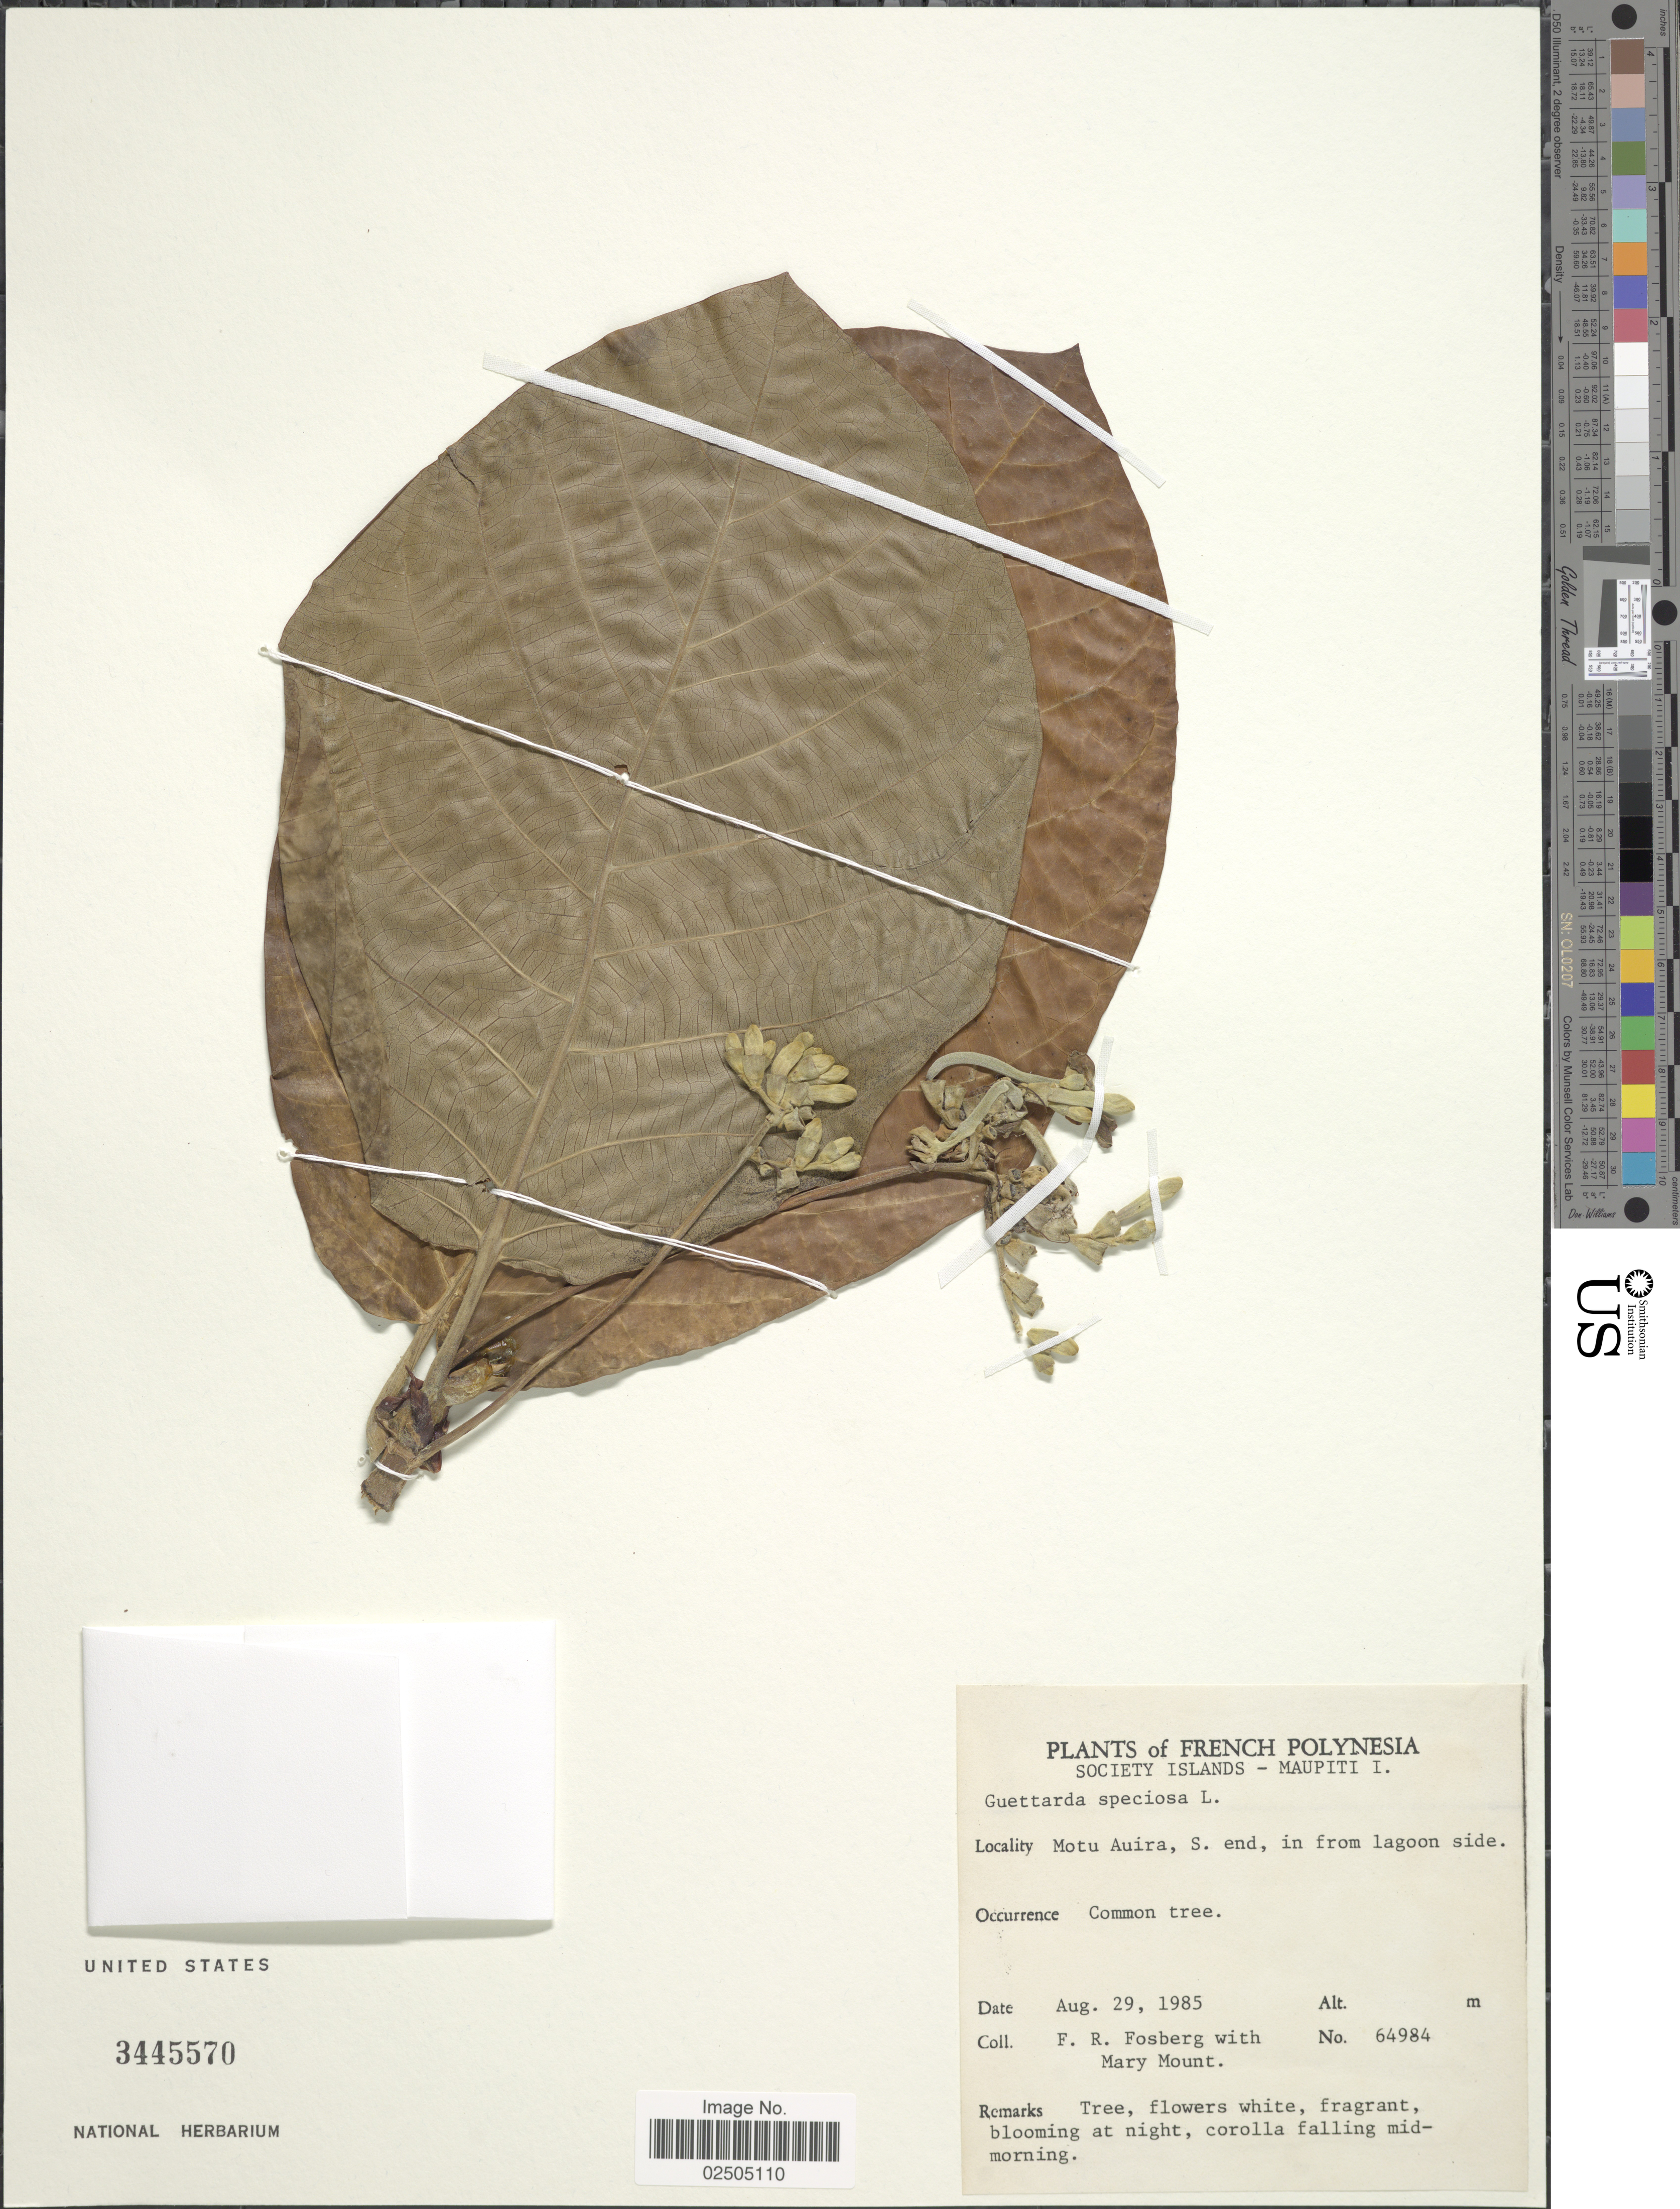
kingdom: Plantae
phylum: Tracheophyta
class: Magnoliopsida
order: Gentianales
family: Rubiaceae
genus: Guettarda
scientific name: Guettarda speciosa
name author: L.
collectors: F. R. Fosberg & Mary Mount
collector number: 64984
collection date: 1985-08-29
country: French Polynesia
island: Maupiti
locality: Society Islands - Maupiti I. Motu Auira, S. end, in from lagoon side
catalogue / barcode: US 3445570